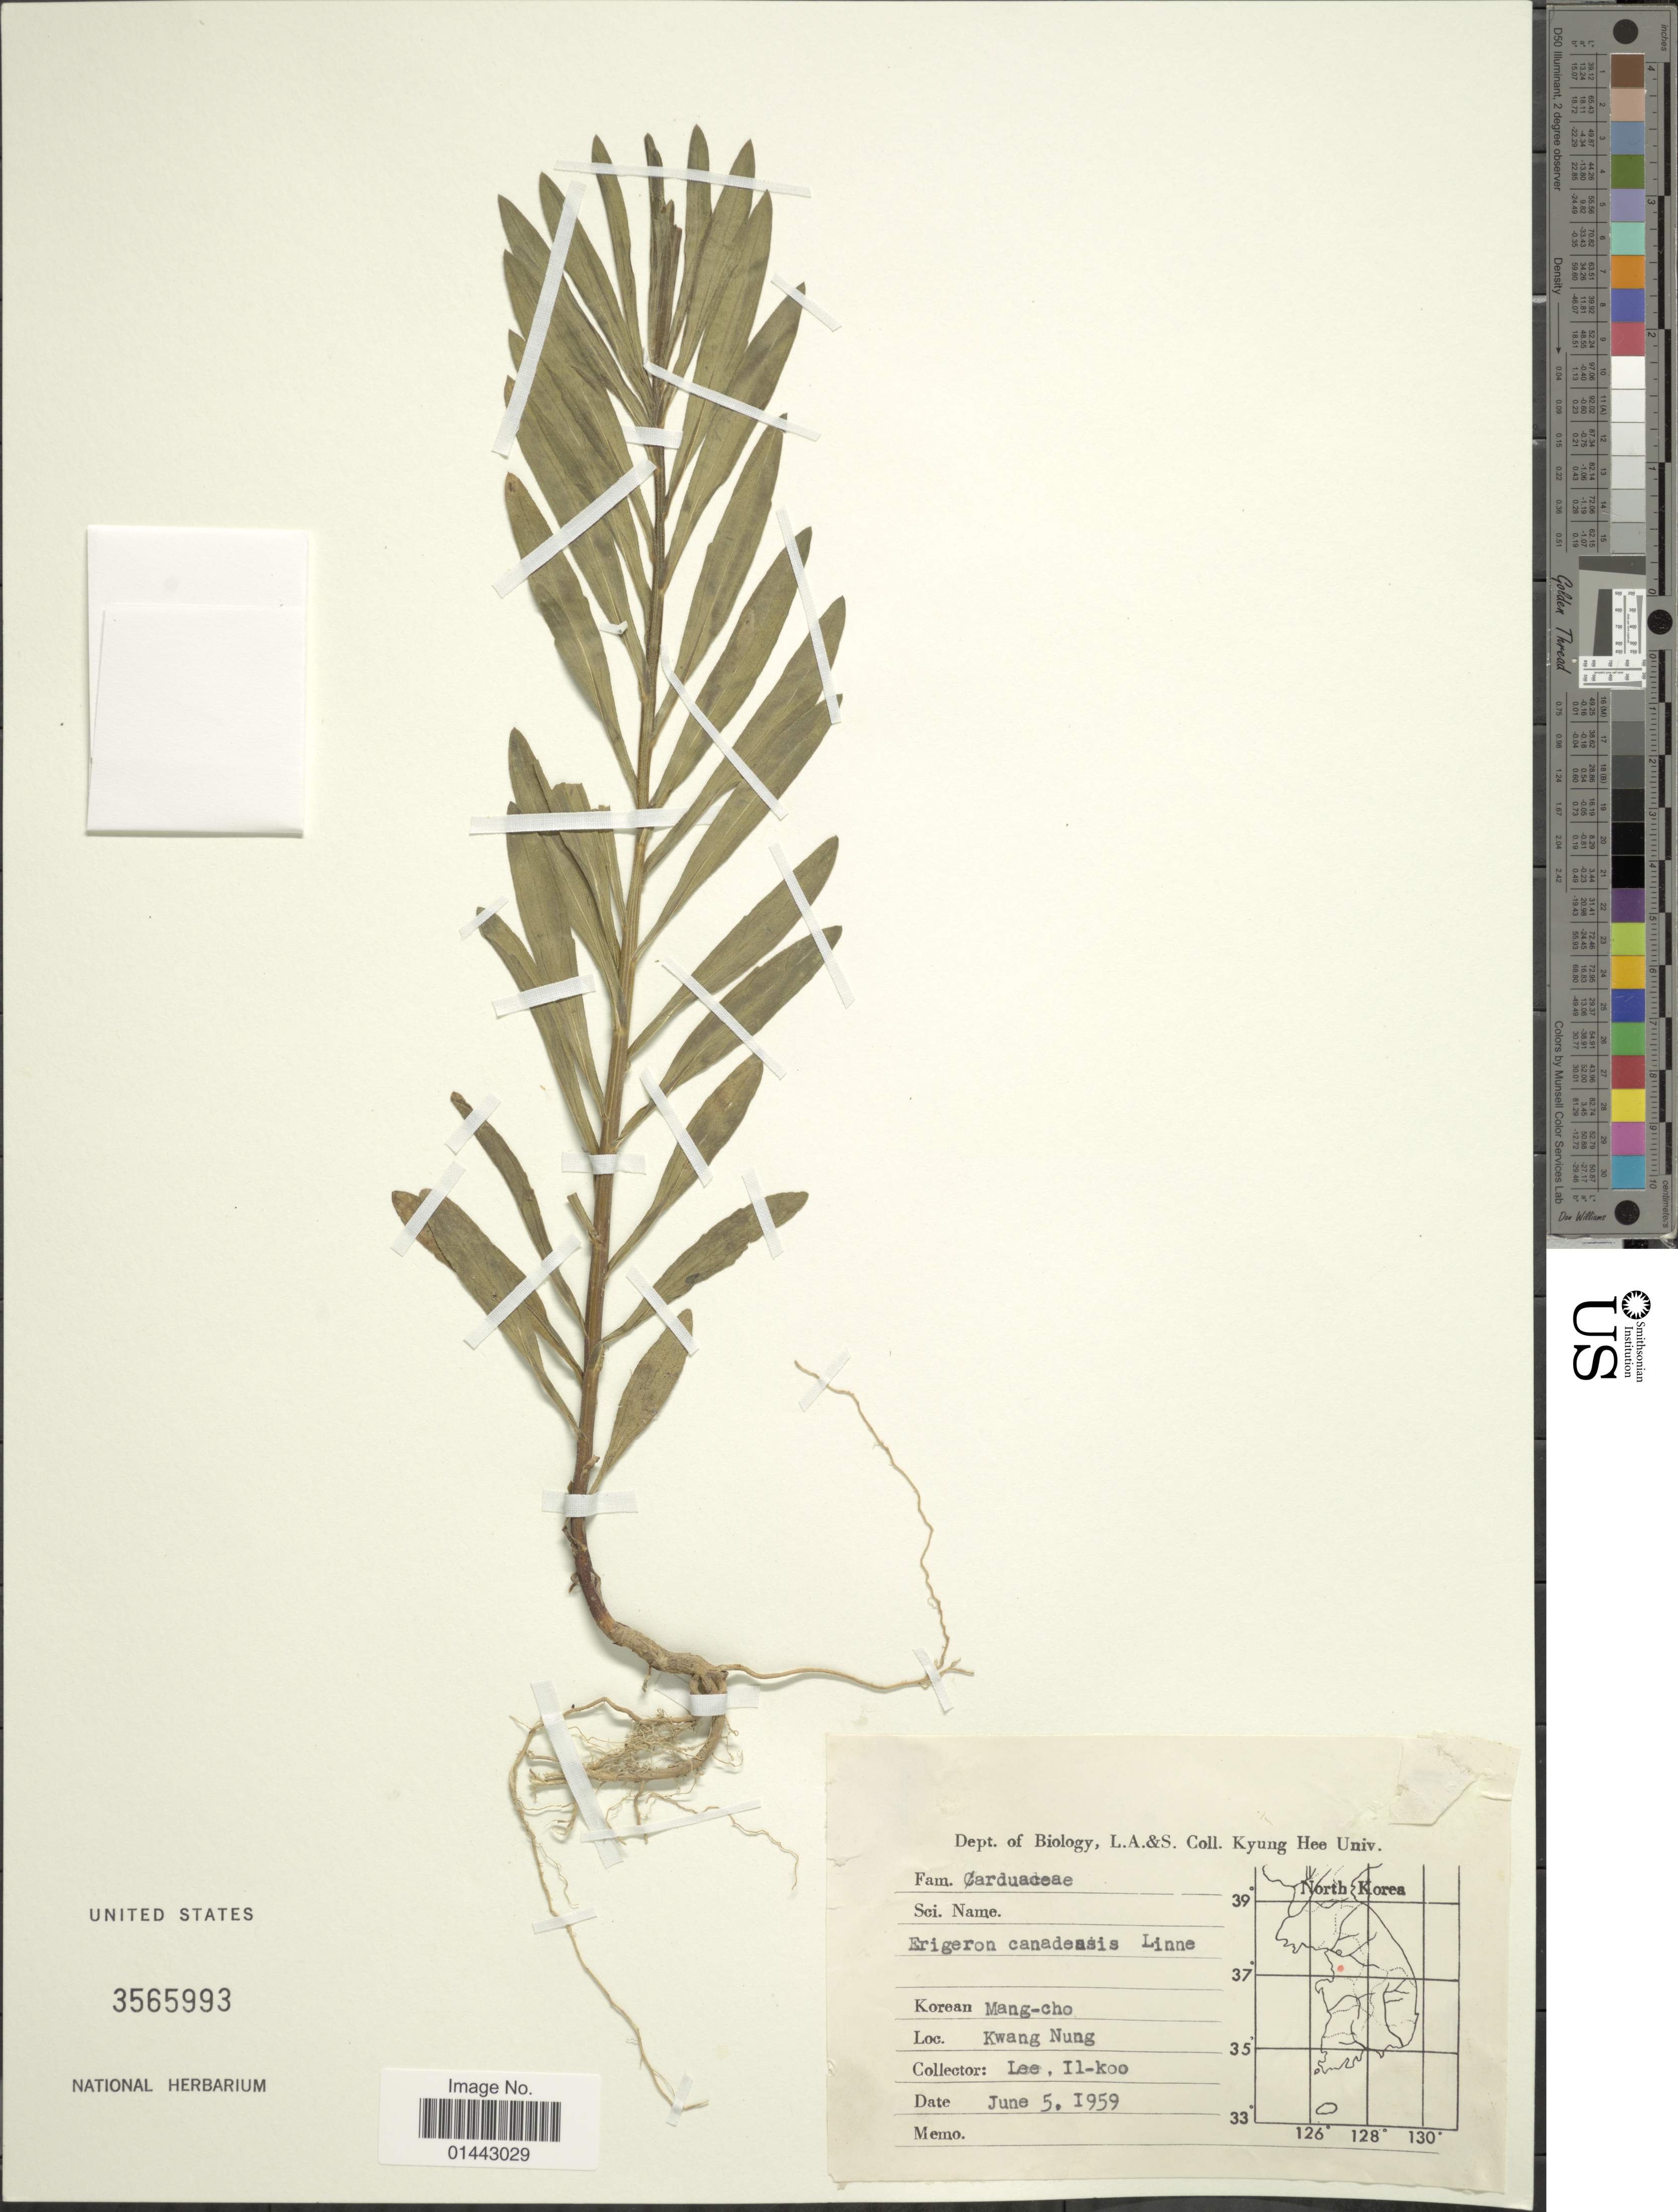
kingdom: Plantae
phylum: Tracheophyta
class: Magnoliopsida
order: Asterales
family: Asteraceae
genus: Erigeron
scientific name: Erigeron canadensis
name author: L.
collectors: I. Lee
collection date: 1959-06-05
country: South Korea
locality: Kwang Nung.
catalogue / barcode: US 3565993